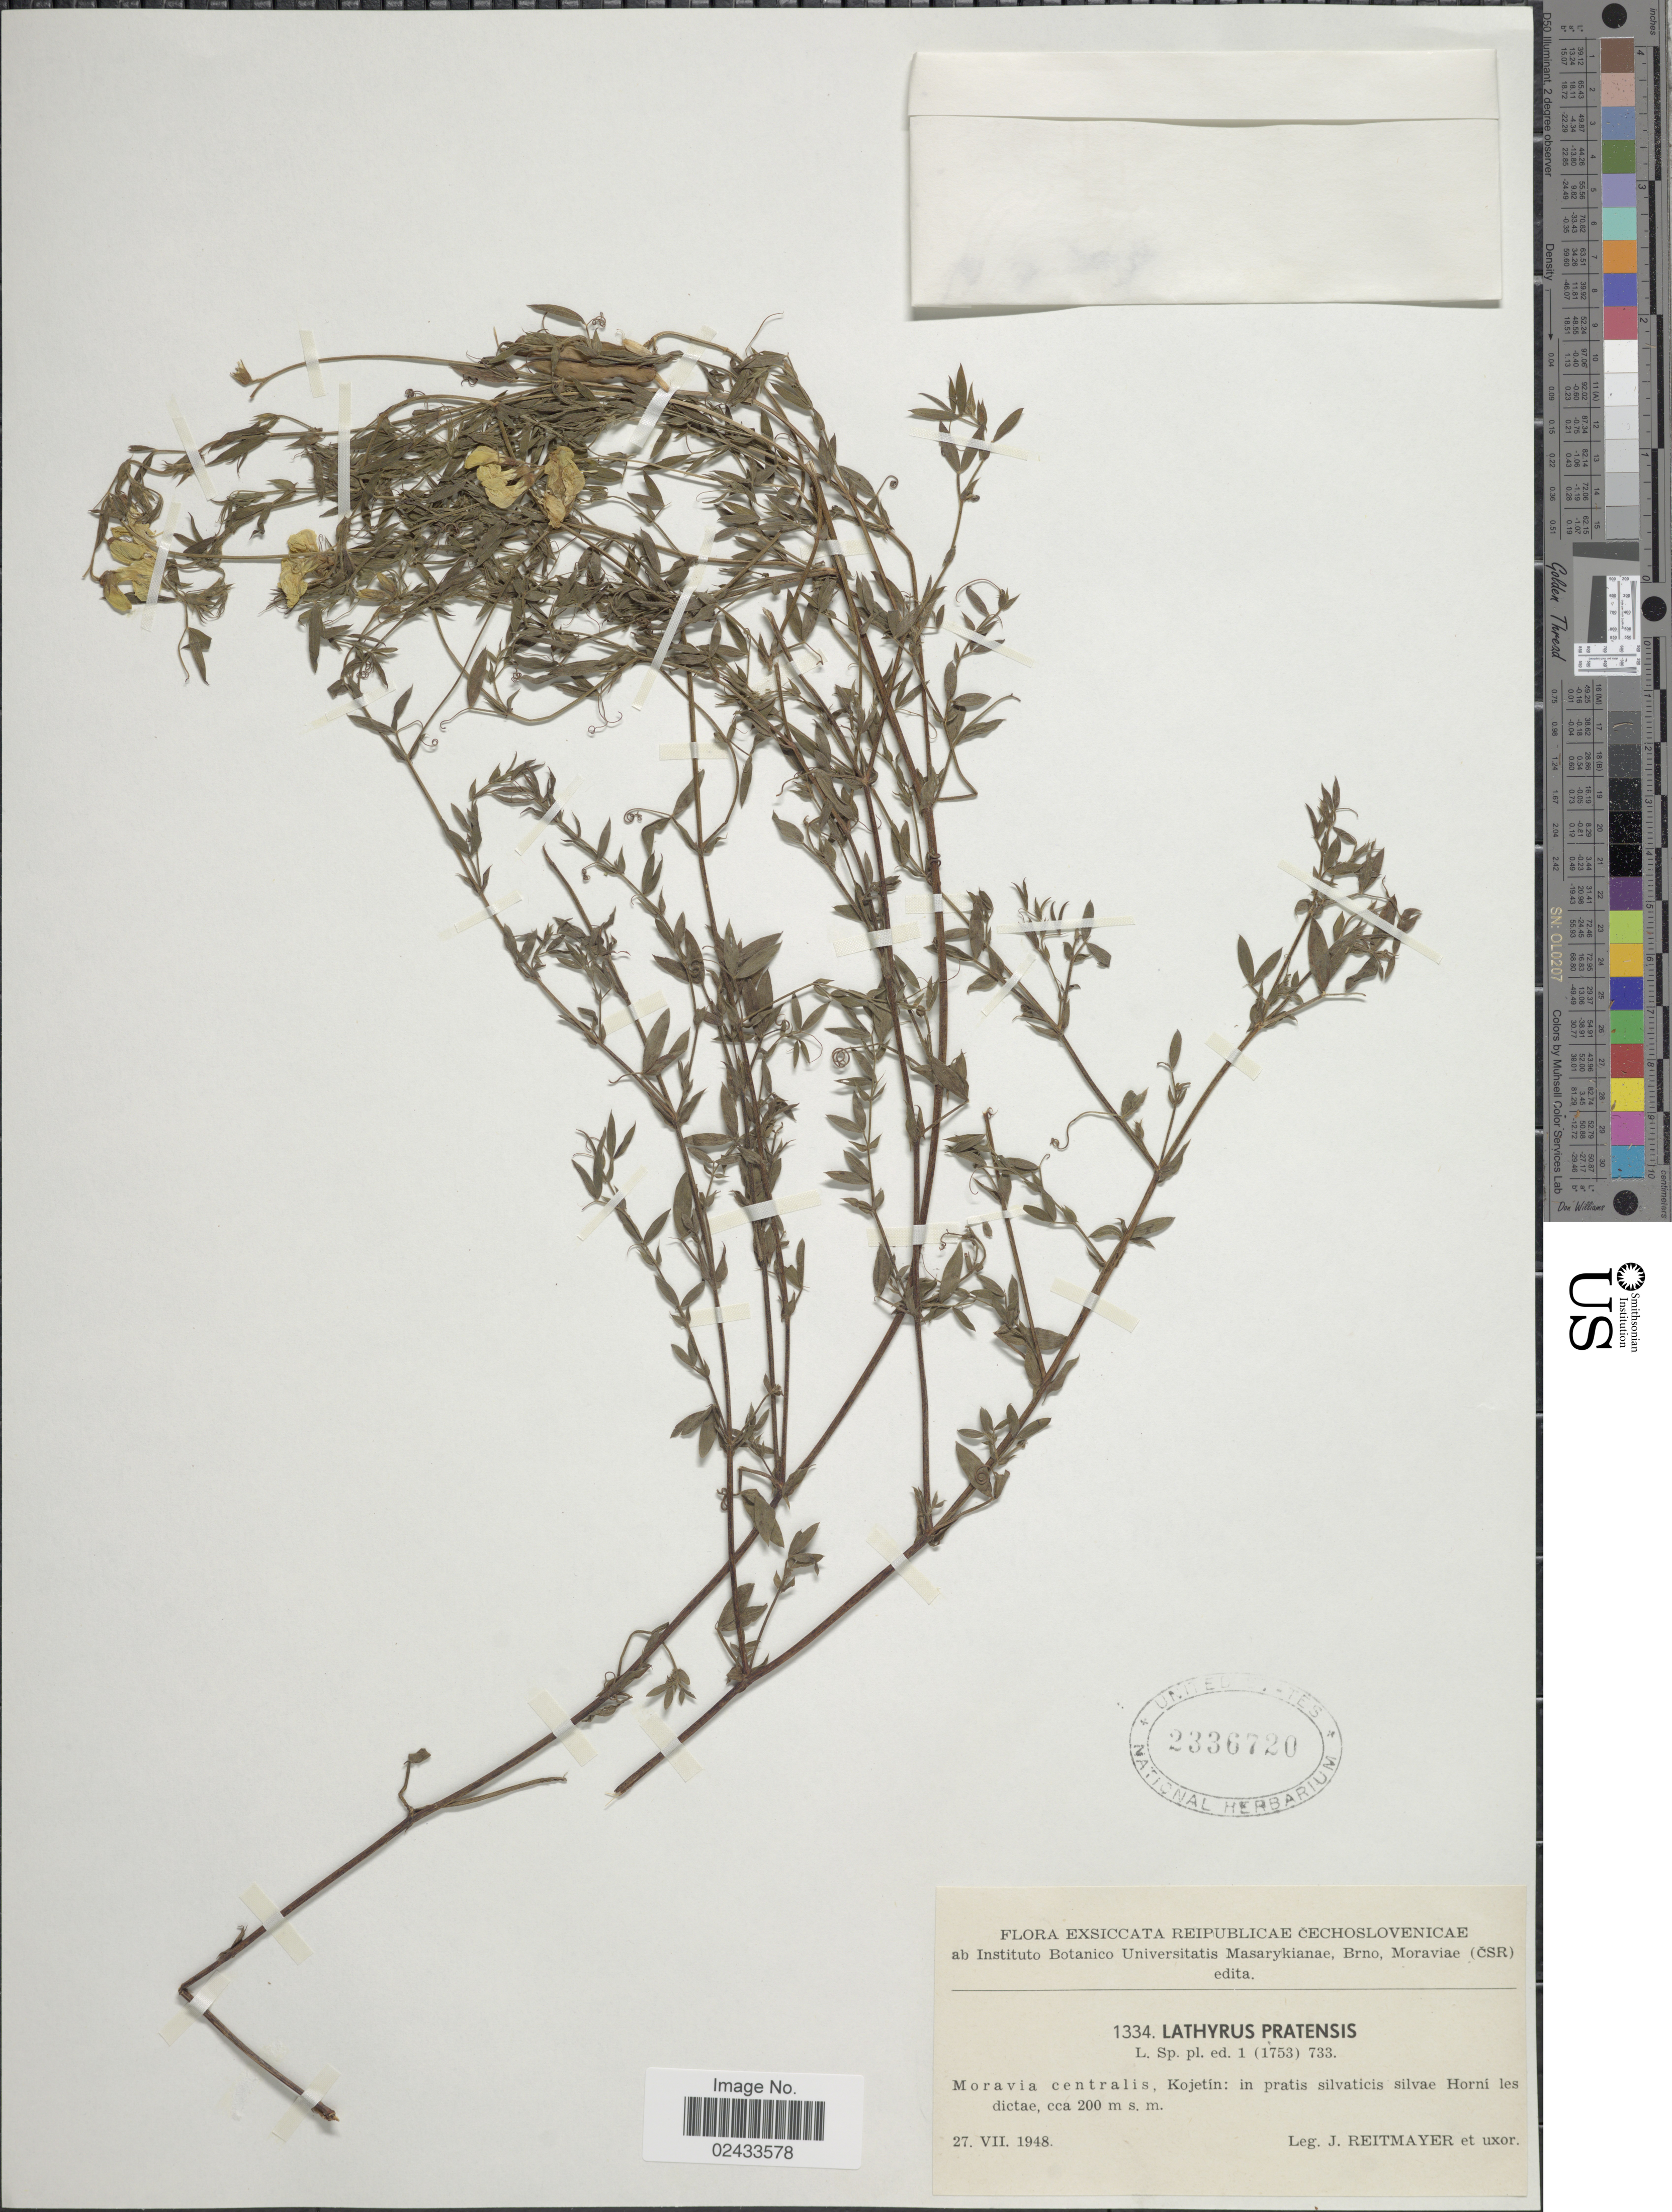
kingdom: Plantae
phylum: Tracheophyta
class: Magnoliopsida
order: Fabales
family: Fabaceae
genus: Lathyrus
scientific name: Lathyrus pratensis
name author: L.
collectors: J. Reitmayer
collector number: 1334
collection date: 1948-07-27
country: Czechia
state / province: Olomouc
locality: Moravia centralis. Kojetin: in pratis silvaticis silvae Horni les dictae.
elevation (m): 200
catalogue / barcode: US 2336720